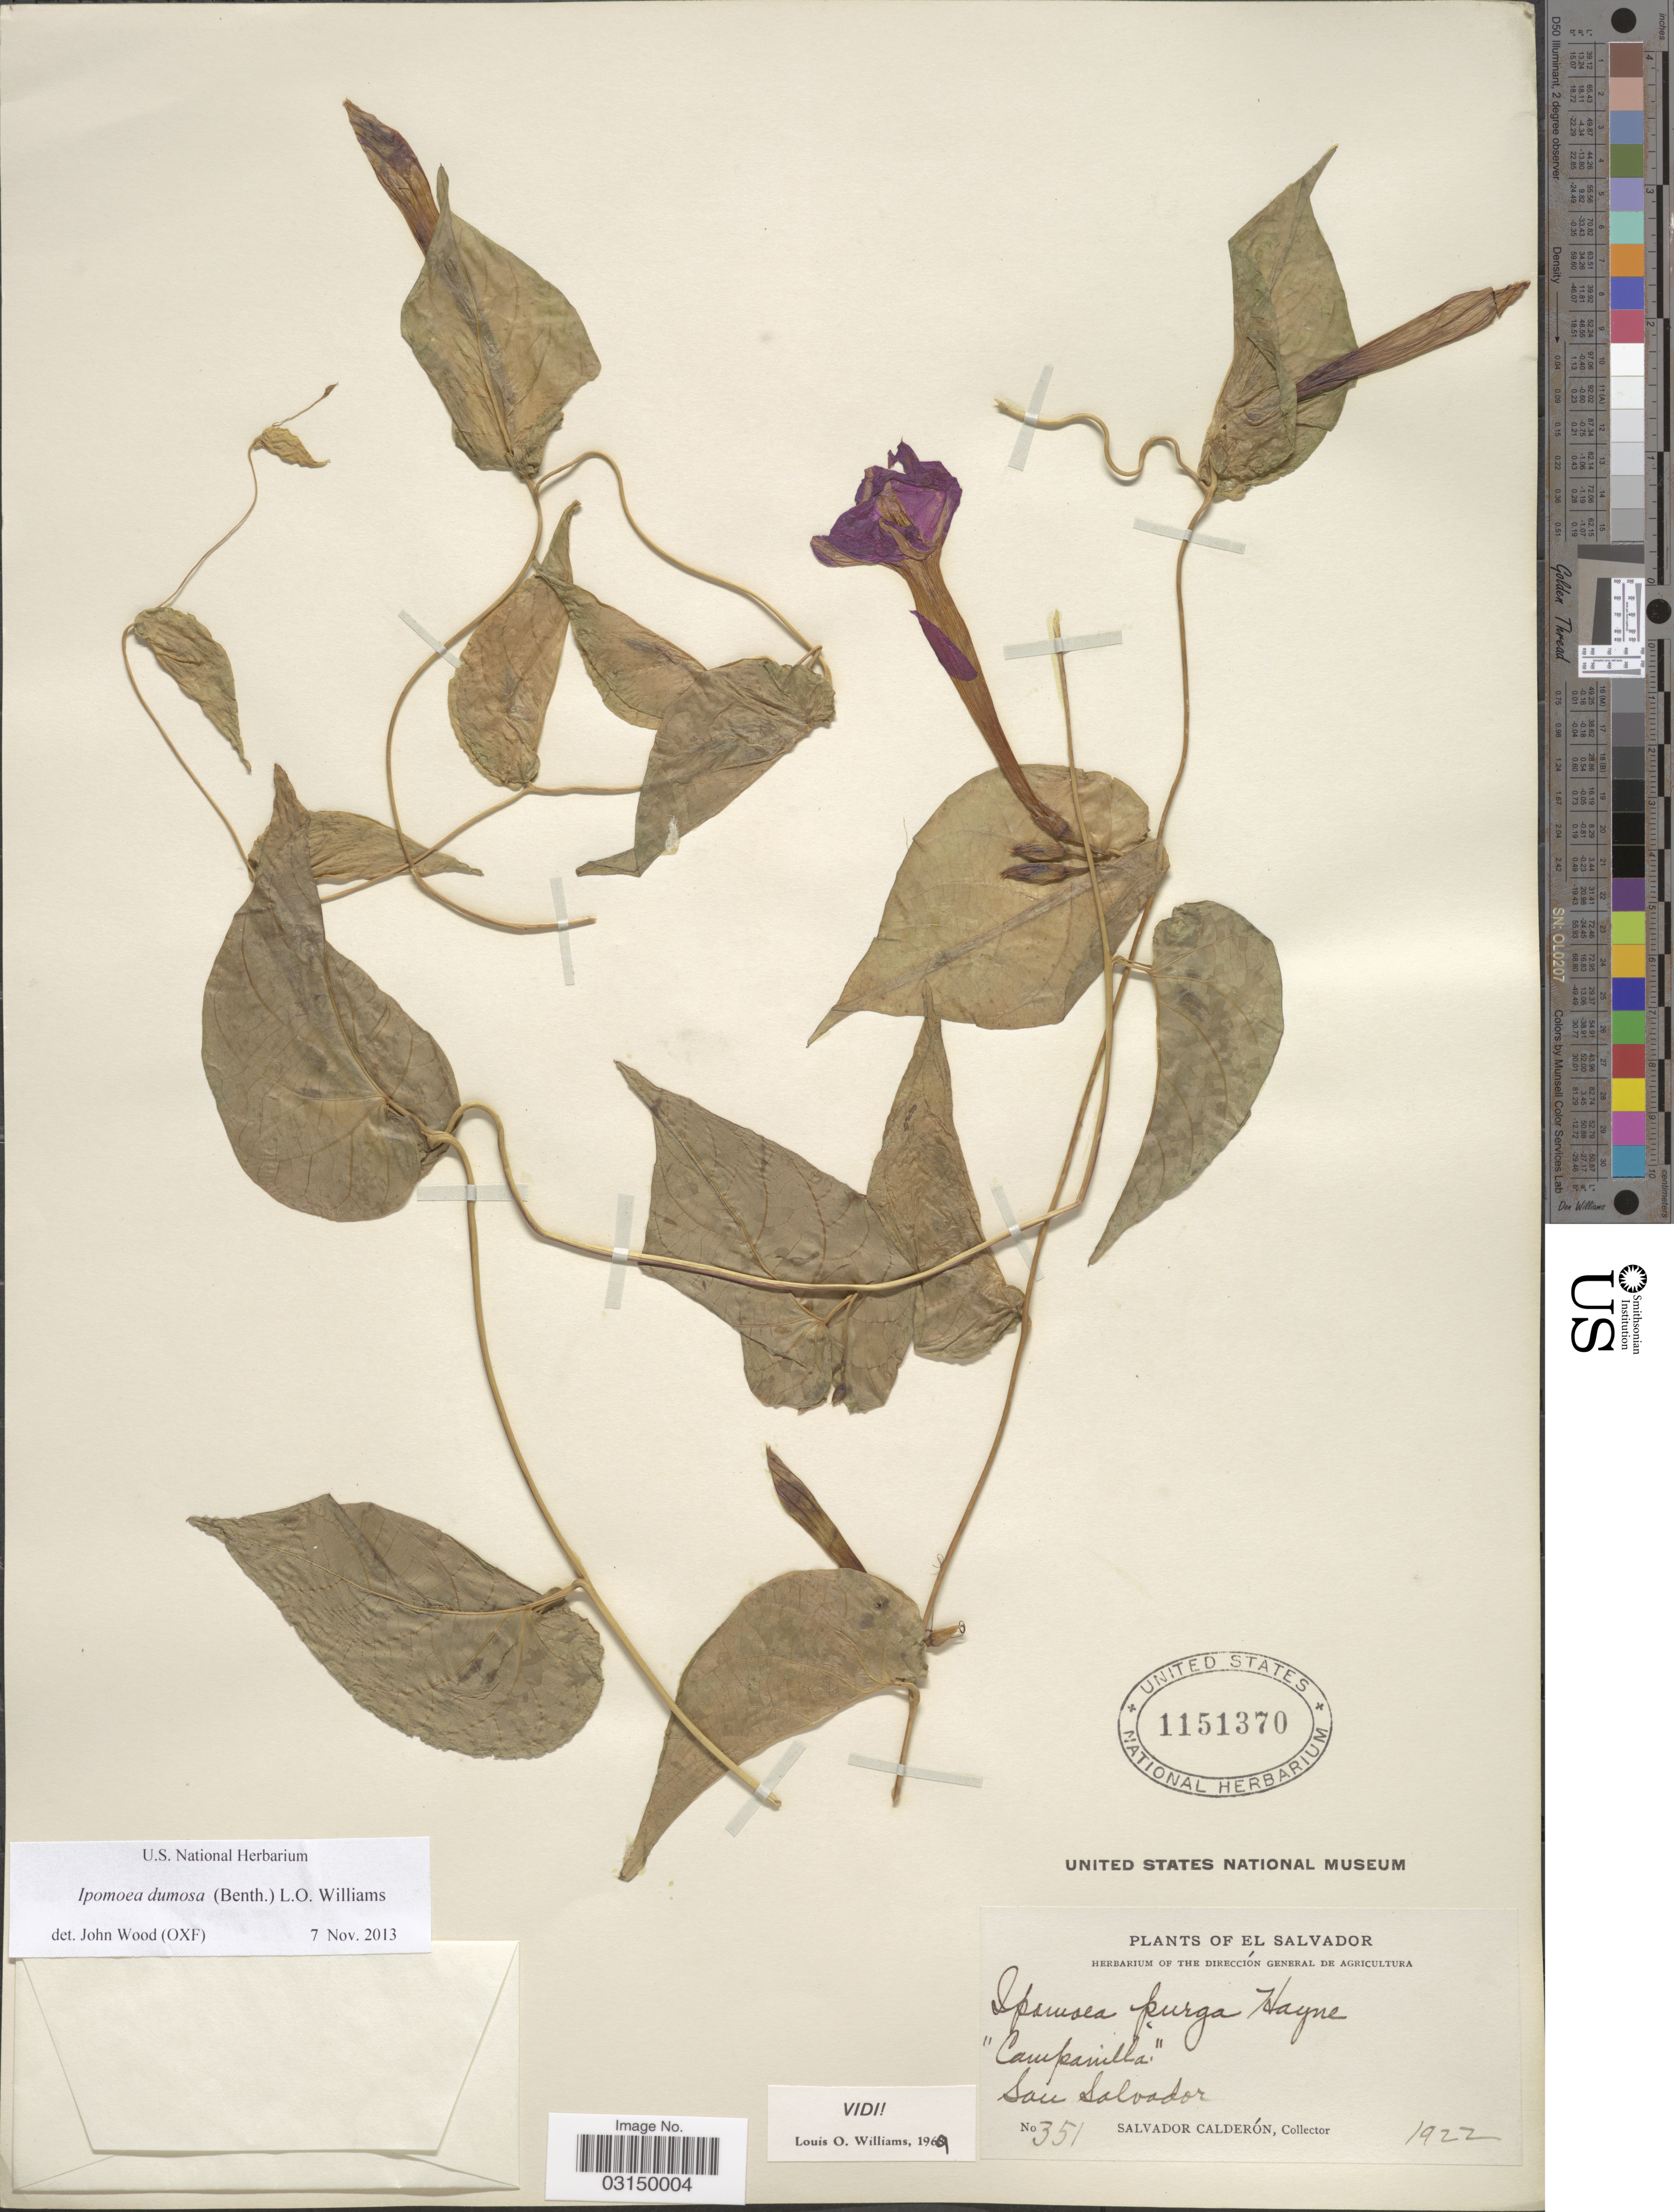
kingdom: Plantae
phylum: Tracheophyta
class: Magnoliopsida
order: Solanales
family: Convolvulaceae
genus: Ipomoea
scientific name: Ipomoea dumosa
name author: (Benth.) L.O. Williams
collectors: S. Calderón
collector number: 351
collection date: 1922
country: El Salvador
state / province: San Salvador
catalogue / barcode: US 1151370